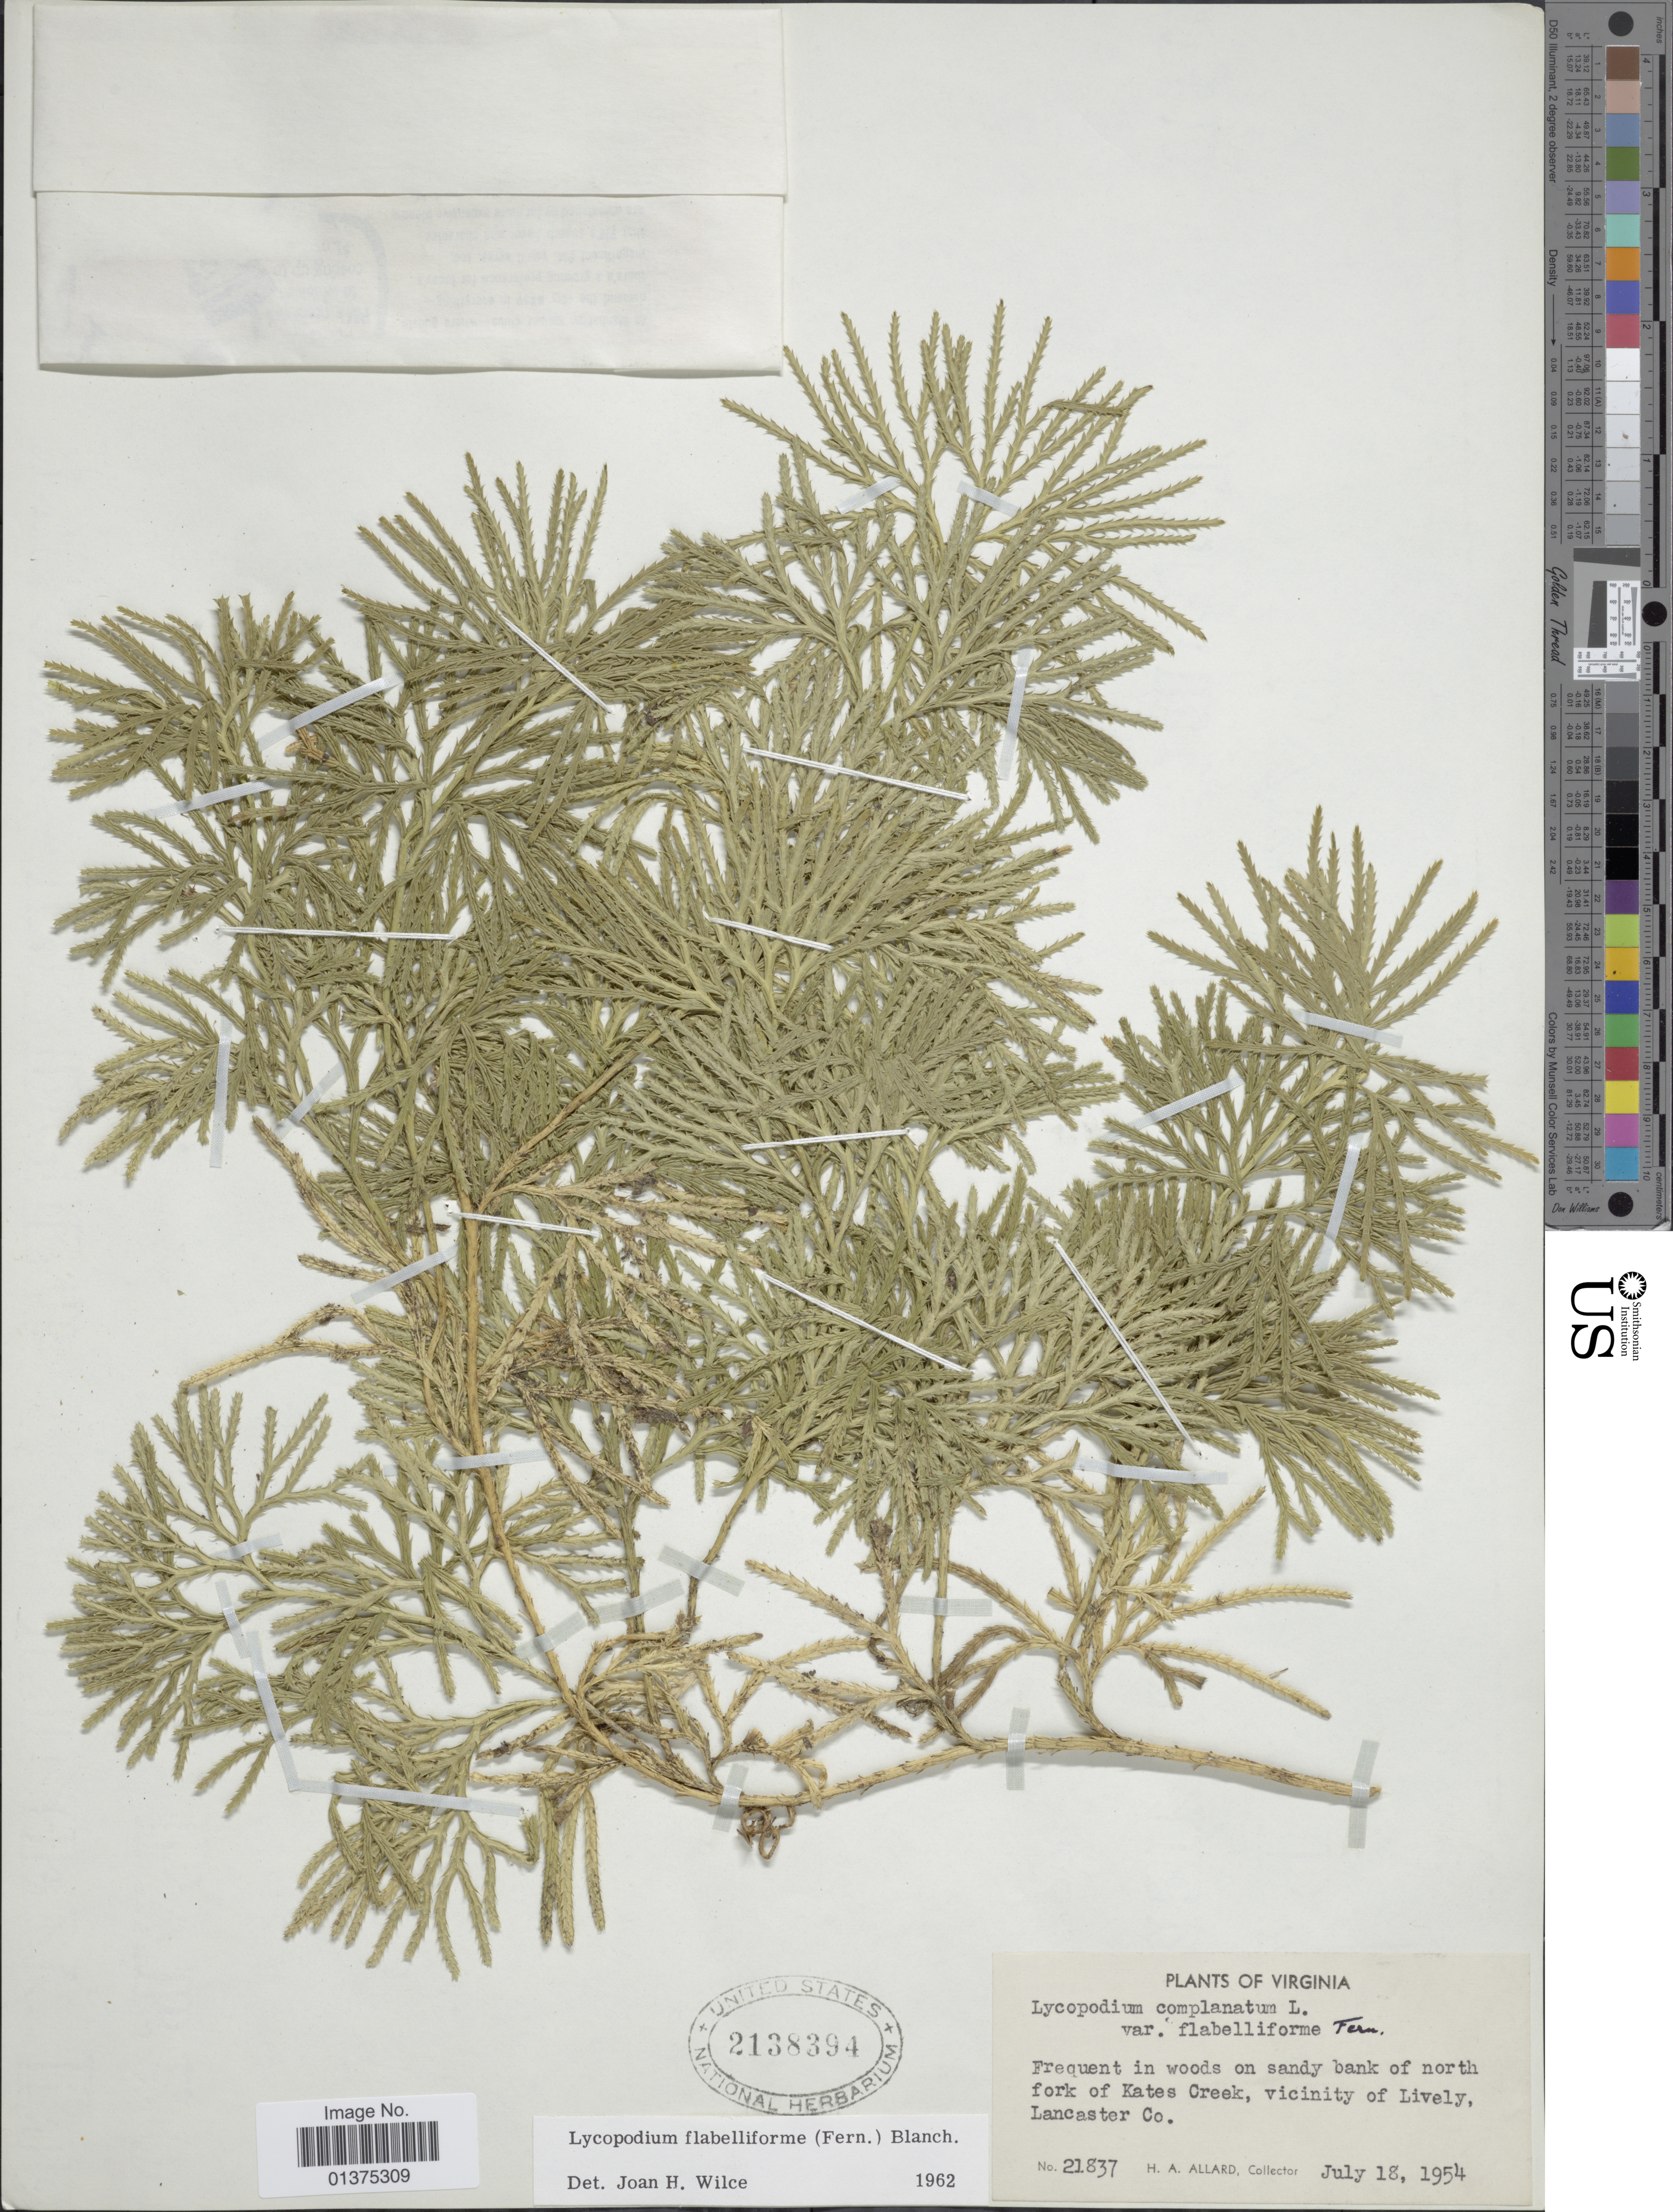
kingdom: Plantae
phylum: Tracheophyta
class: Lycopodiopsida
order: Lycopodiales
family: Lycopodiaceae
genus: Diphasiastrum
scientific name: Diphasiastrum digitatum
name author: (Dill. ex A. Braun) Holub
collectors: H. A. Allard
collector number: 21837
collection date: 1954-07-18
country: United States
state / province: Virginia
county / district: Lancaster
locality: Frequent in woods on sandy bank of north fork of Kates Creek, vicinity of Lively, Lancaster Co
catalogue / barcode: US 2138394